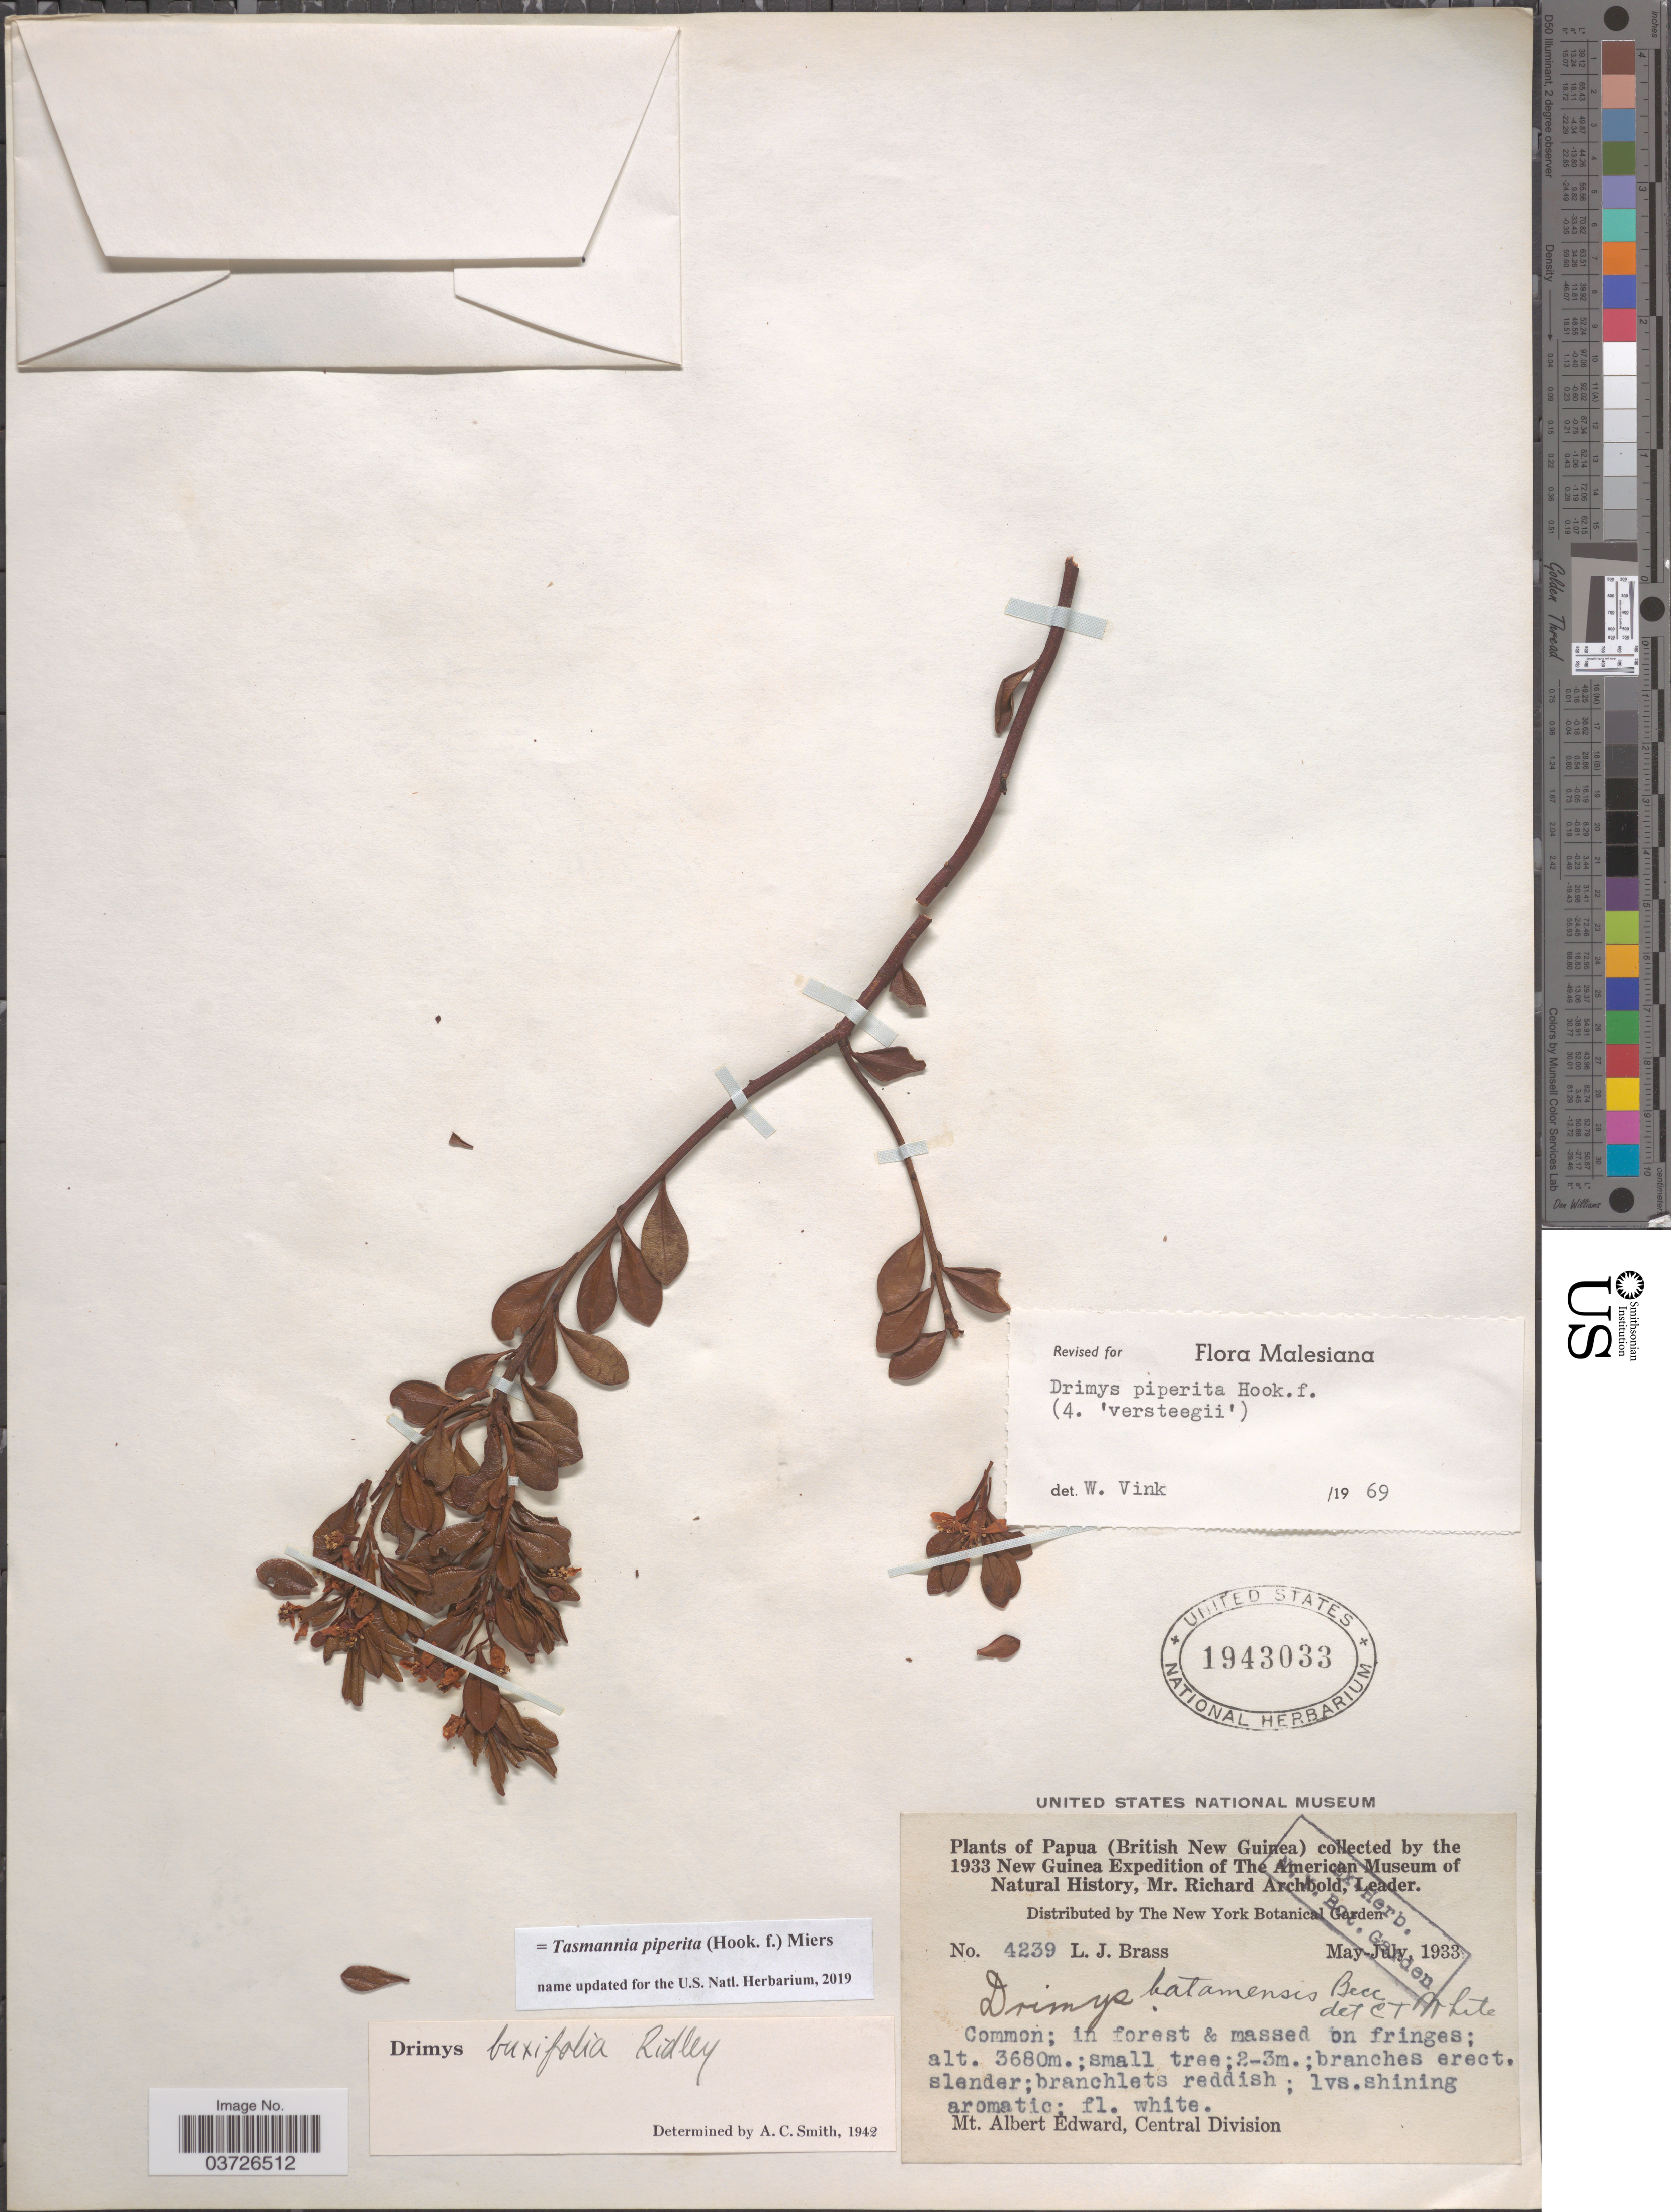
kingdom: Plantae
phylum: Tracheophyta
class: Magnoliopsida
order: Canellales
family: Winteraceae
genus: Tasmannia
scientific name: Tasmannia piperita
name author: (Hook. f.) Miers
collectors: L. J. Brass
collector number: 4239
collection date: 1933-05/1933-07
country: Papua New Guinea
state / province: Central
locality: (British New Guinea). Mt. Albert Edward, Central Division.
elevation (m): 3680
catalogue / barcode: US 1943033